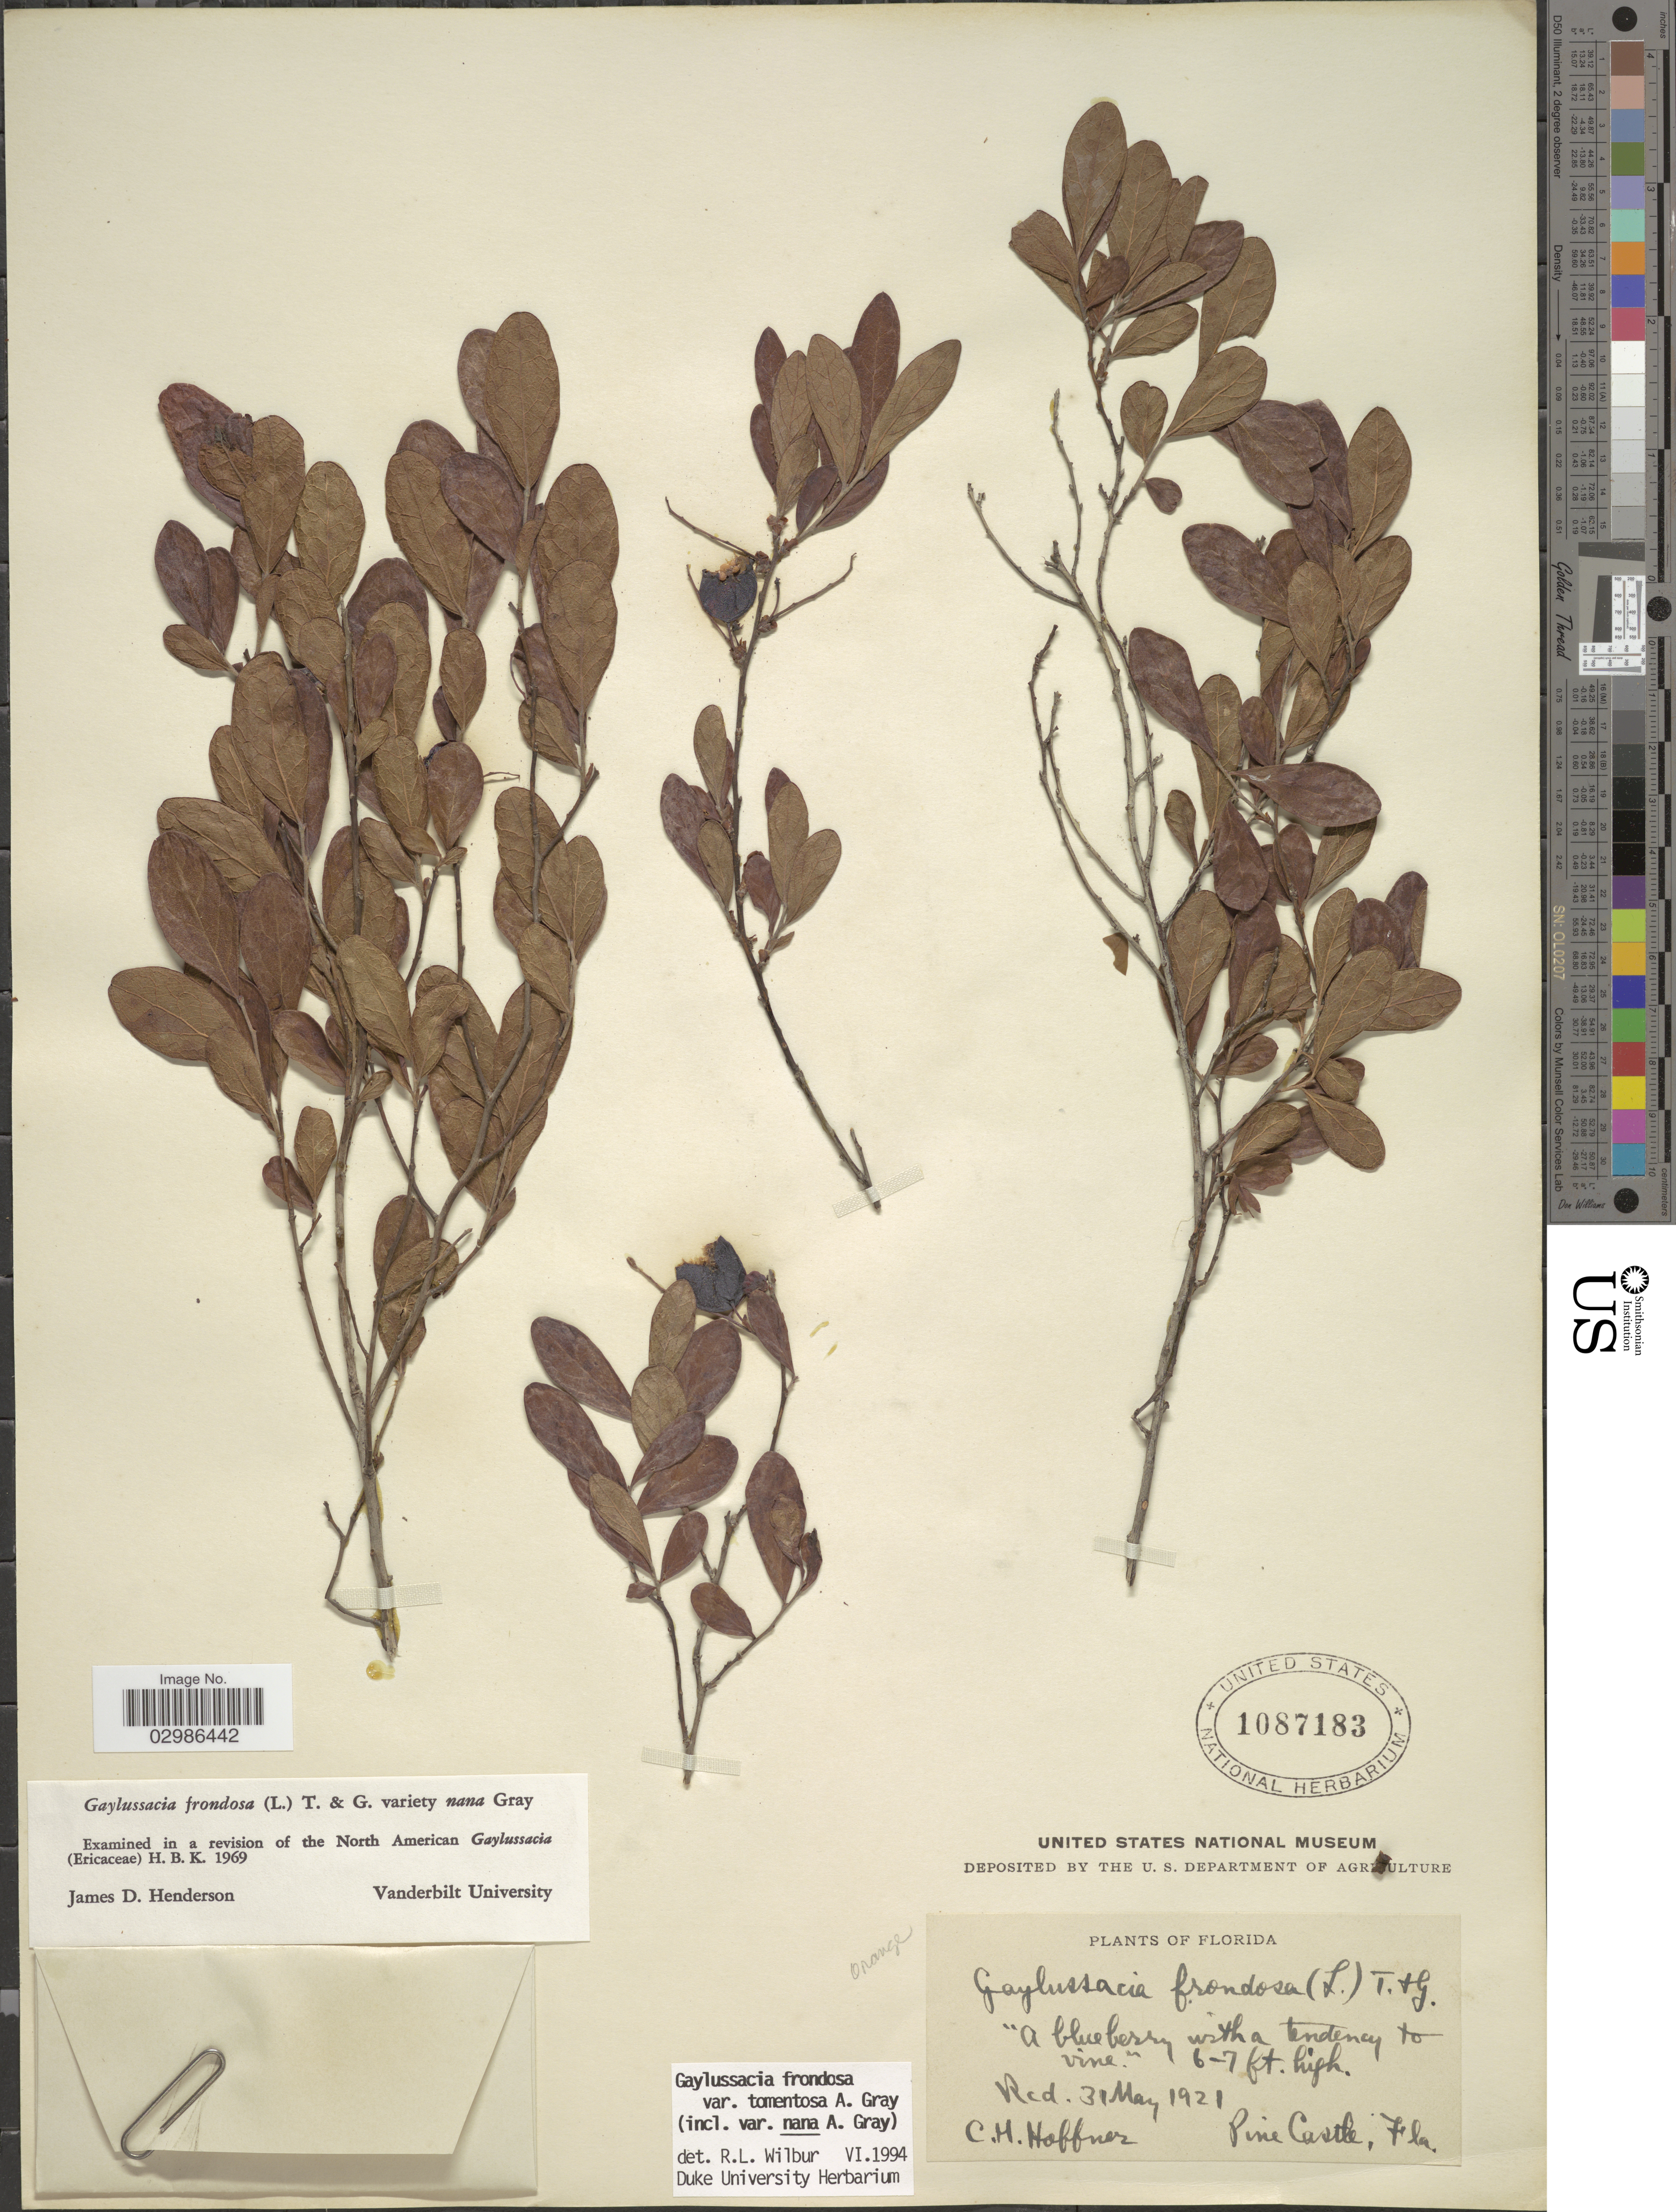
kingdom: Plantae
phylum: Tracheophyta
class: Magnoliopsida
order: Ericales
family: Ericaceae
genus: Gaylussacia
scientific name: Gaylussacia frondosa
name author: (L.) Torr. & A. Gray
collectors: C. Hoffner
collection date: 1921-05-31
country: United States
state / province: Florida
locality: Pine Castle. Orange [unsure placement]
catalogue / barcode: US 1087183